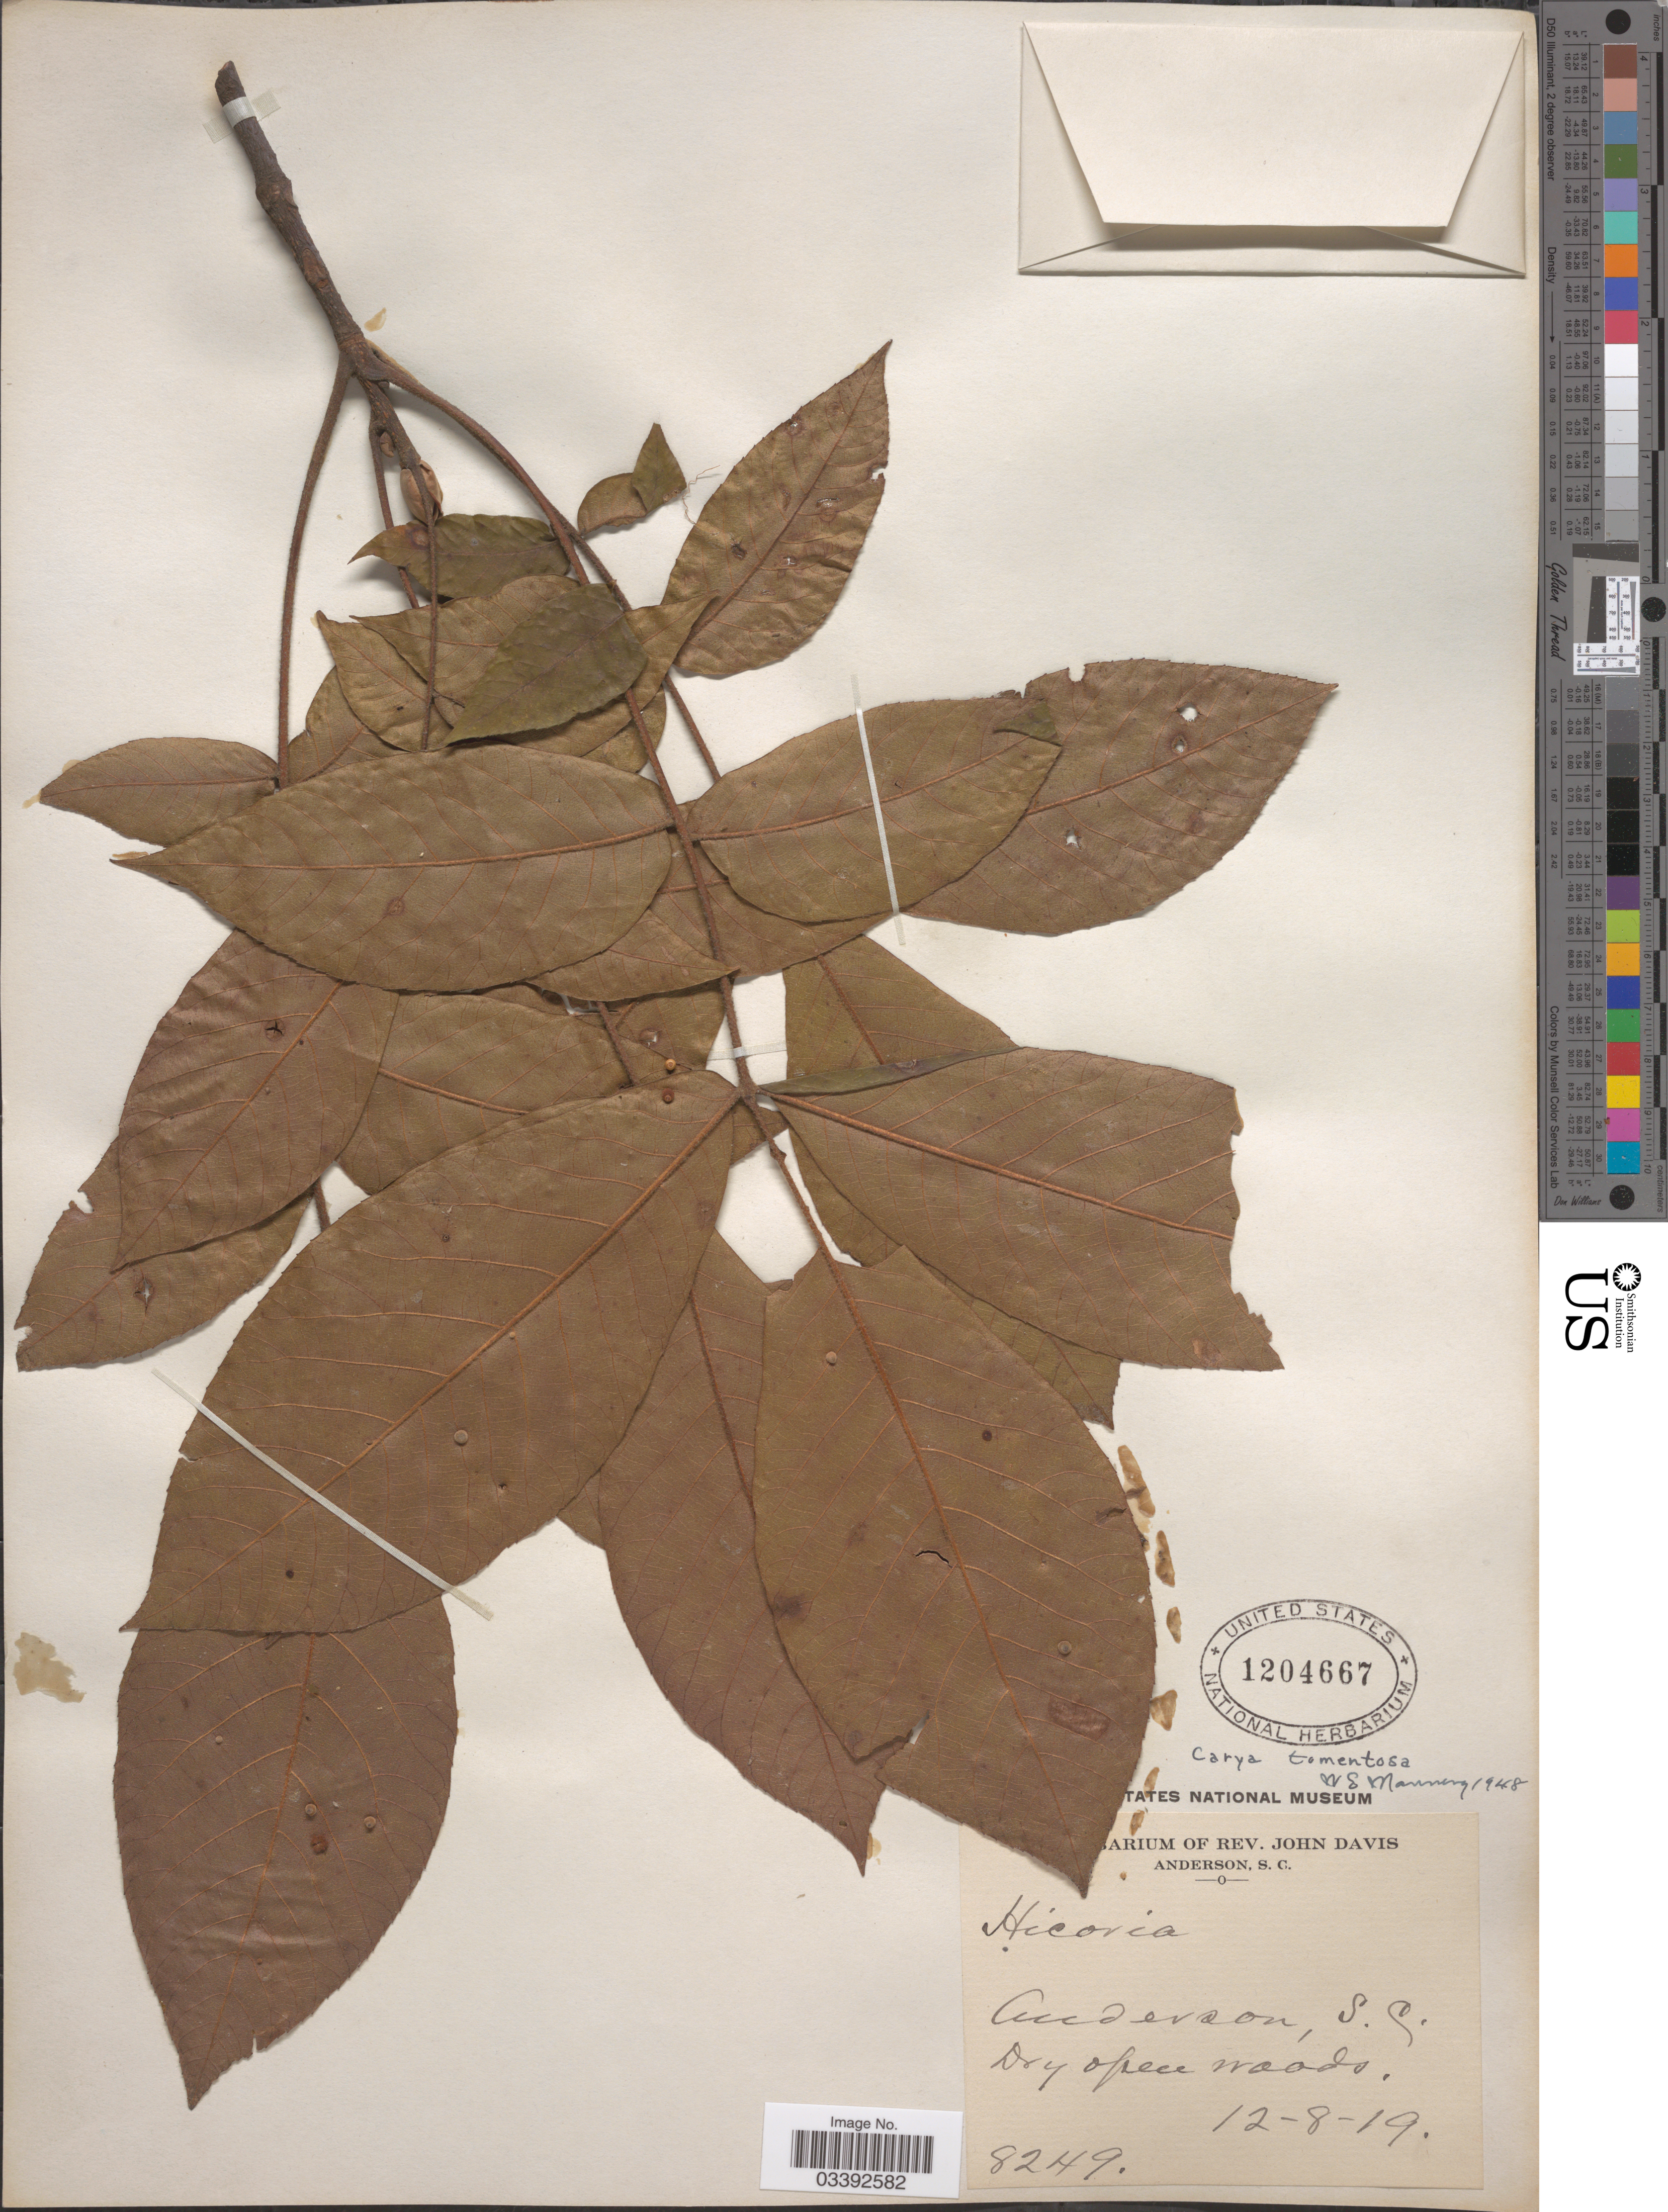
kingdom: Plantae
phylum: Tracheophyta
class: Magnoliopsida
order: Fagales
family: Juglandaceae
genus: Carya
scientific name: Carya tomentosa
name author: (Lam.) Nutt.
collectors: J. Davis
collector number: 8249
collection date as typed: Transcribed d/m/y: 8/12/19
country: United States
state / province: South Carolina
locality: Anderson.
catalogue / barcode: US 1204667